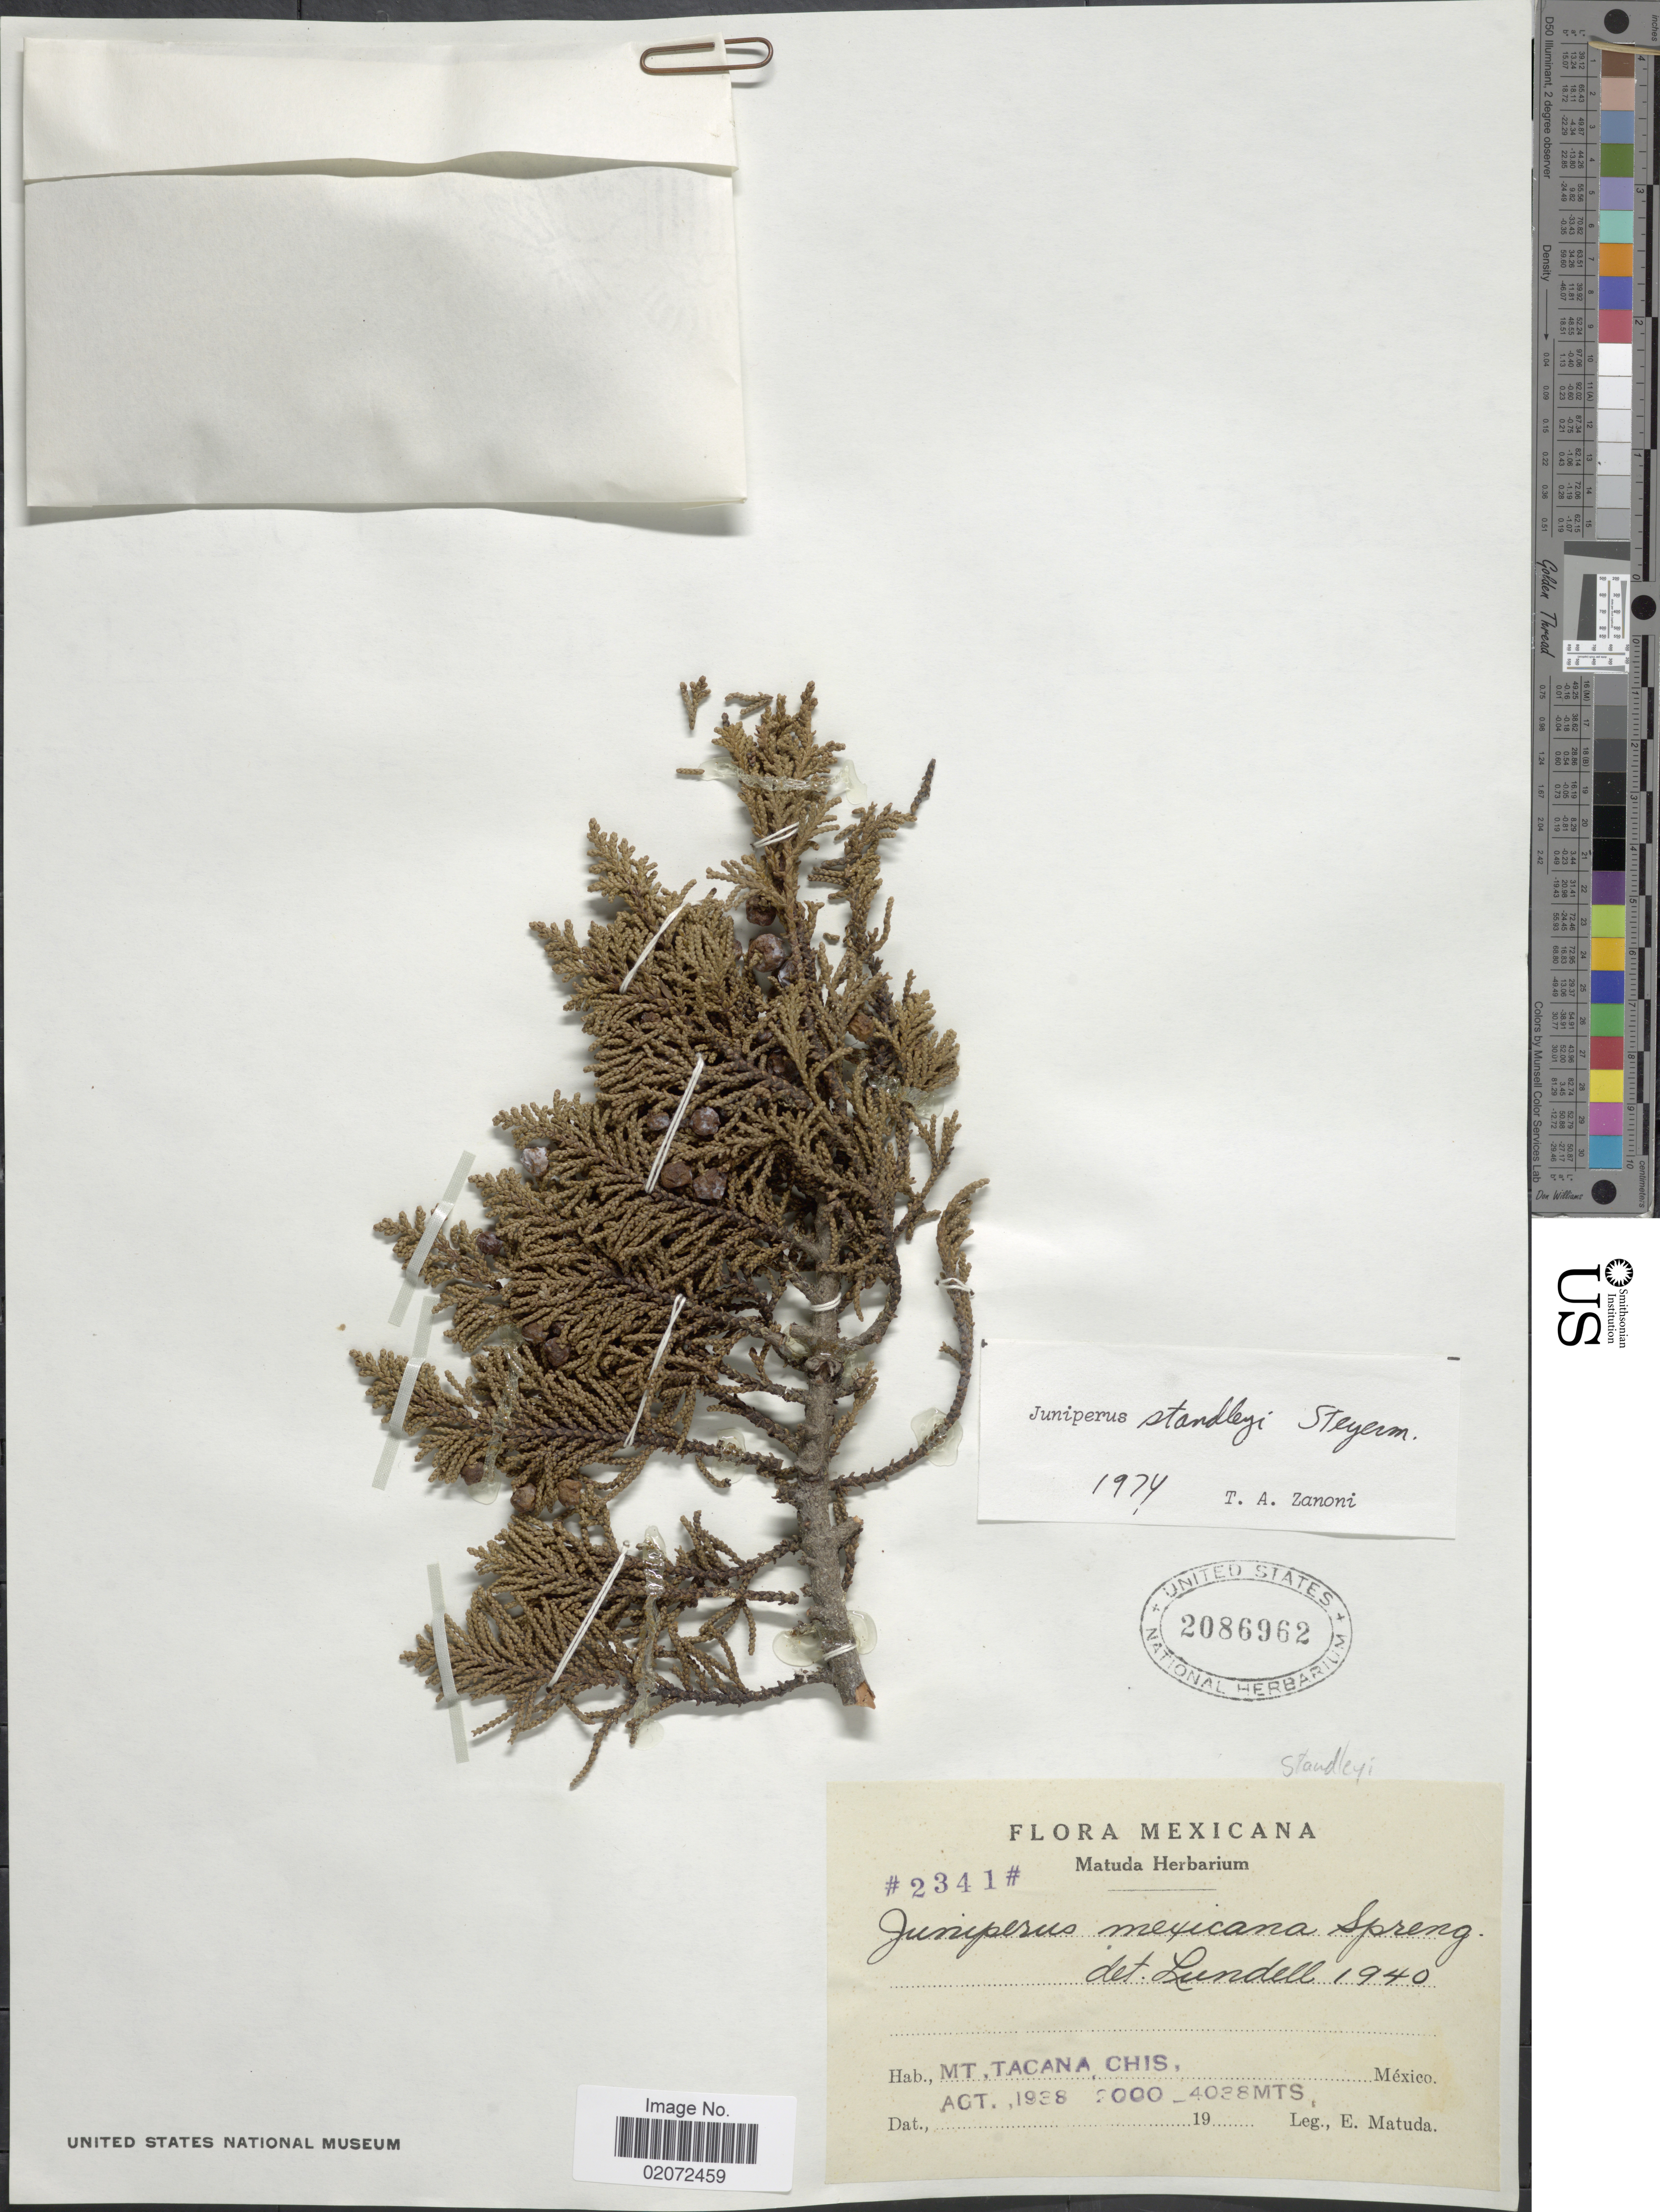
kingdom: Plantae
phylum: Tracheophyta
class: Pinopsida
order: Pinales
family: Cupressaceae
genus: Juniperus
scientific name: Juniperus standleyi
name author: Steyerm.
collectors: E. Matuda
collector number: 2341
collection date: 1938-08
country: Mexico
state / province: Chiapas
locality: Mt. Tacana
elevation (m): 2000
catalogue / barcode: US 2086962